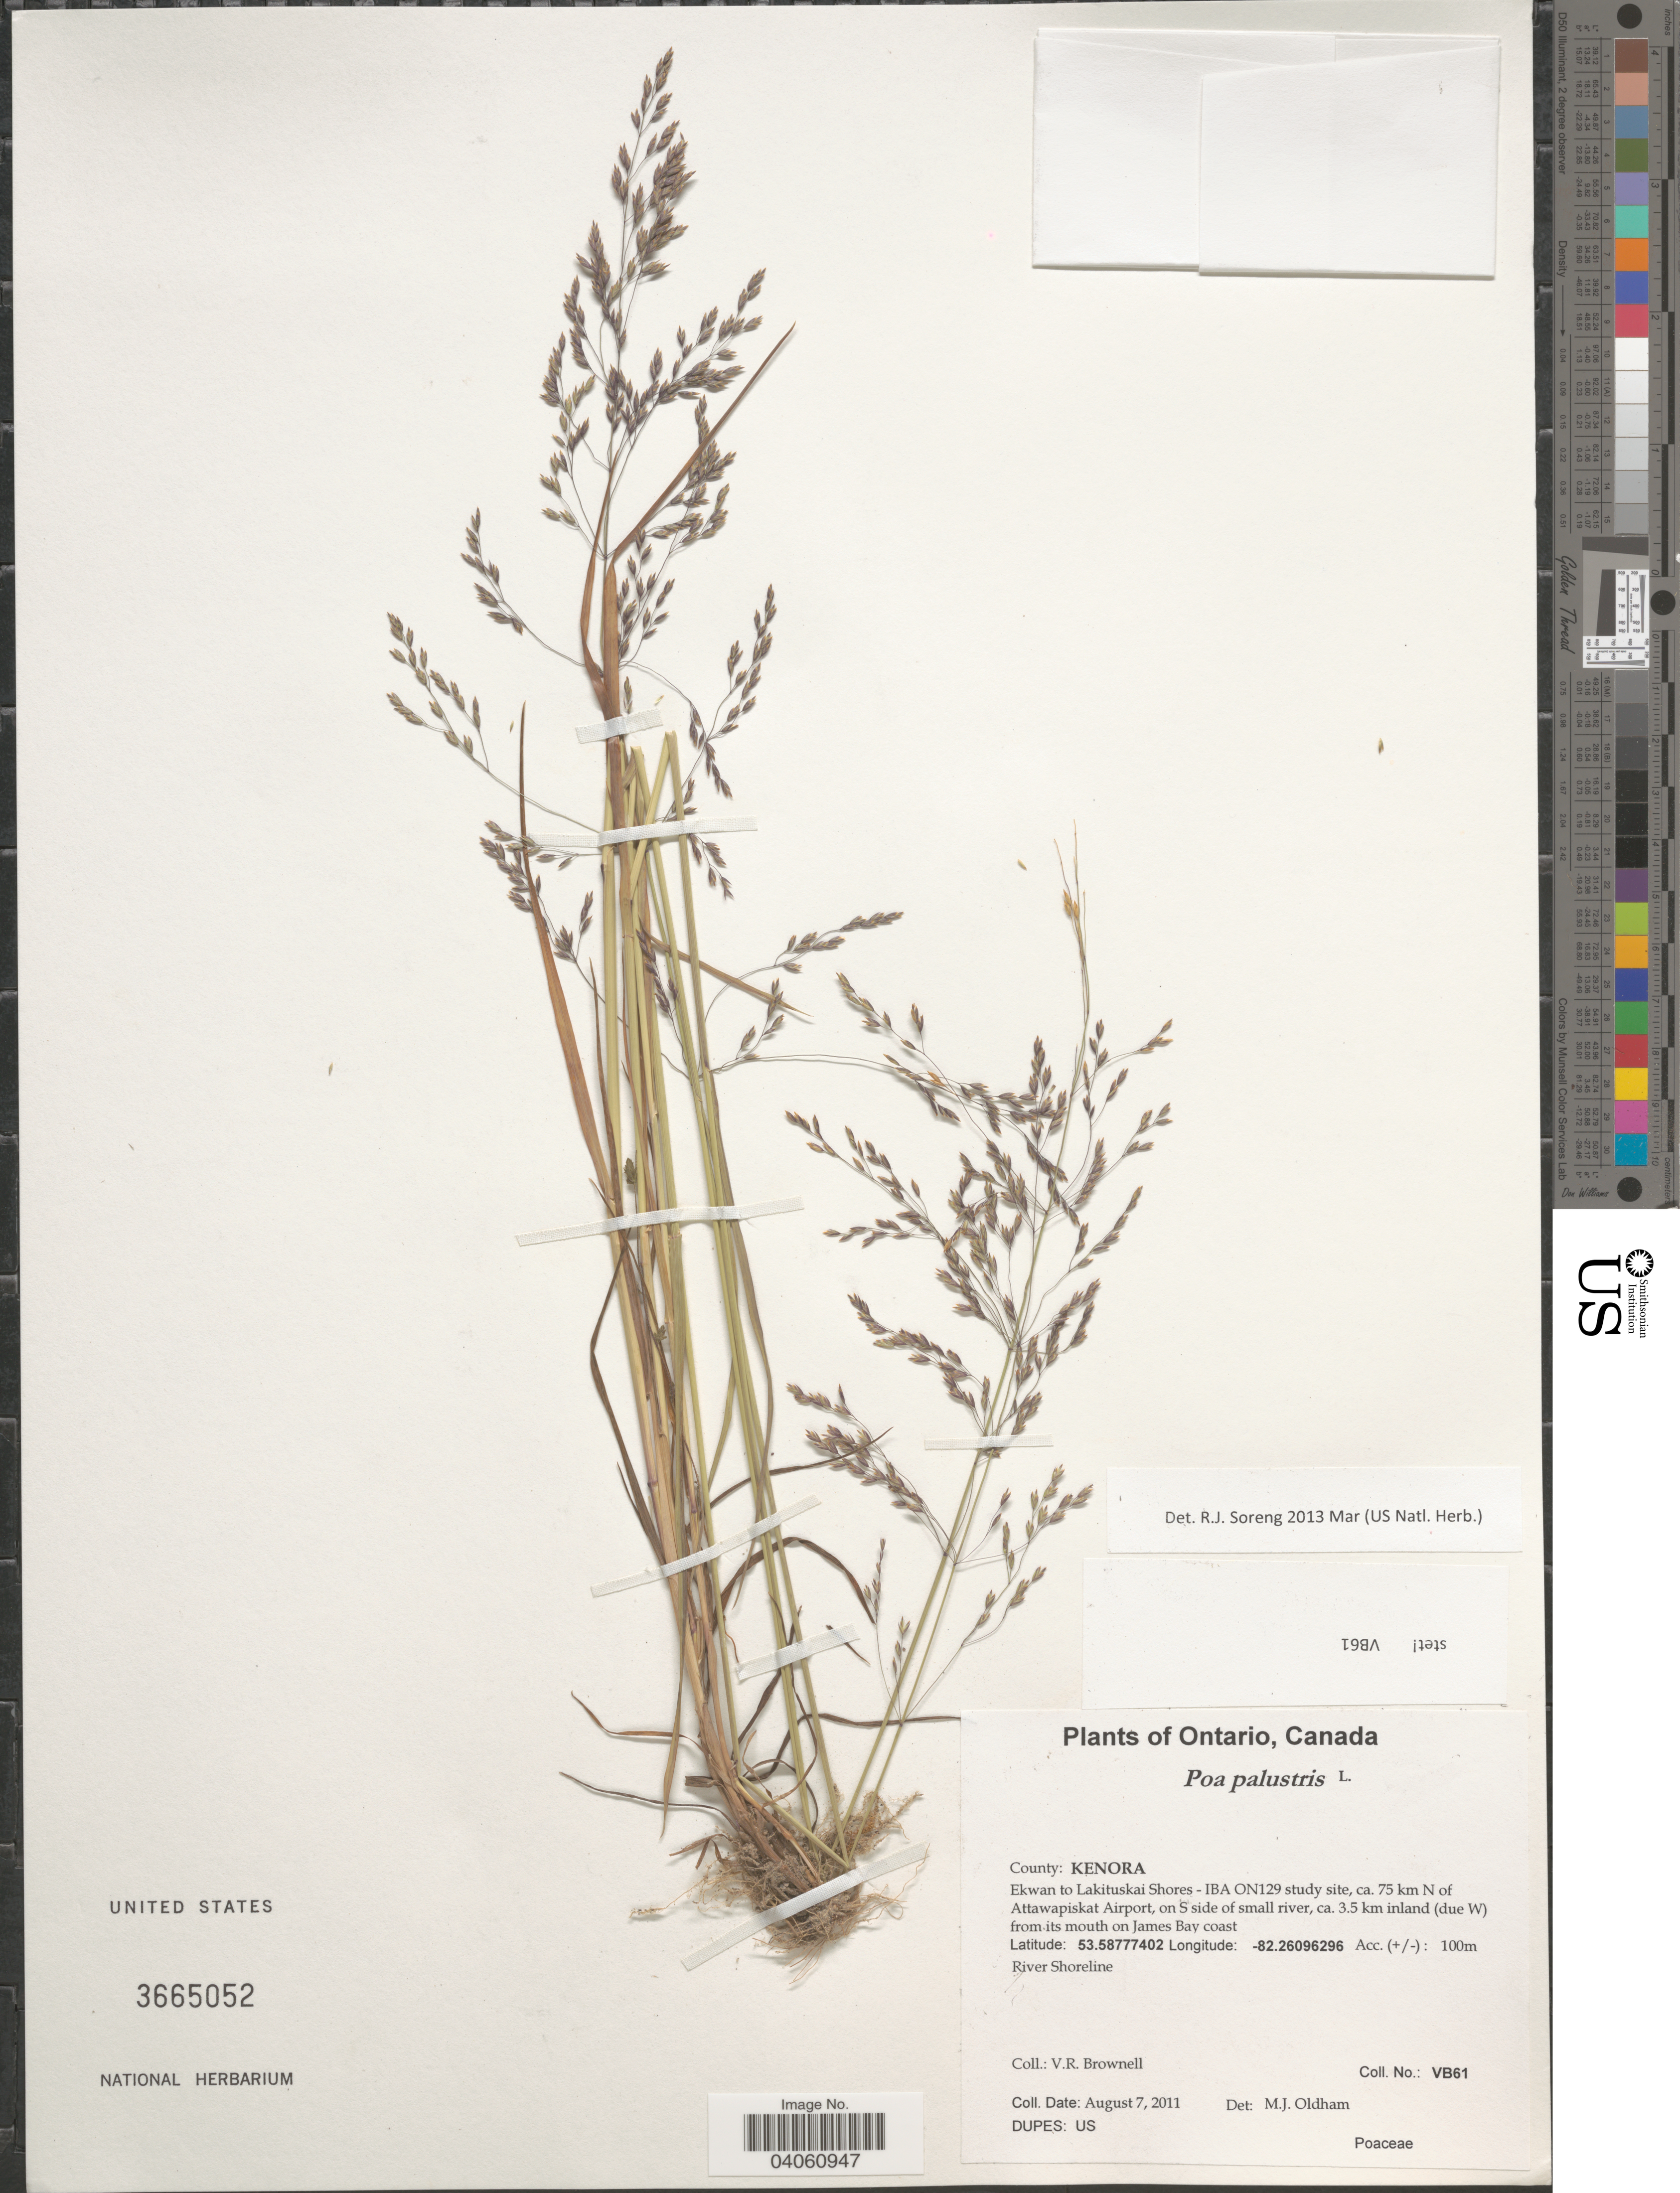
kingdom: Plantae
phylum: Tracheophyta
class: Liliopsida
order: Poales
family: Poaceae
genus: Poa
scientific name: Poa palustris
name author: L.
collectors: V. Brownell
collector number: VB61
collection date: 2011-08-07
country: Canada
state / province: Ontario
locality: County: Kenora. Ekwan to Lakituskai Shores - IBA ONI29 study site, ca. 75 km N of Attawapiskat Airport, on S side of small river, ca. 3.5 km inland (due W) from its mouth on James Bay coast. River Shoreline.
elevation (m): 100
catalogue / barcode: US 3665052